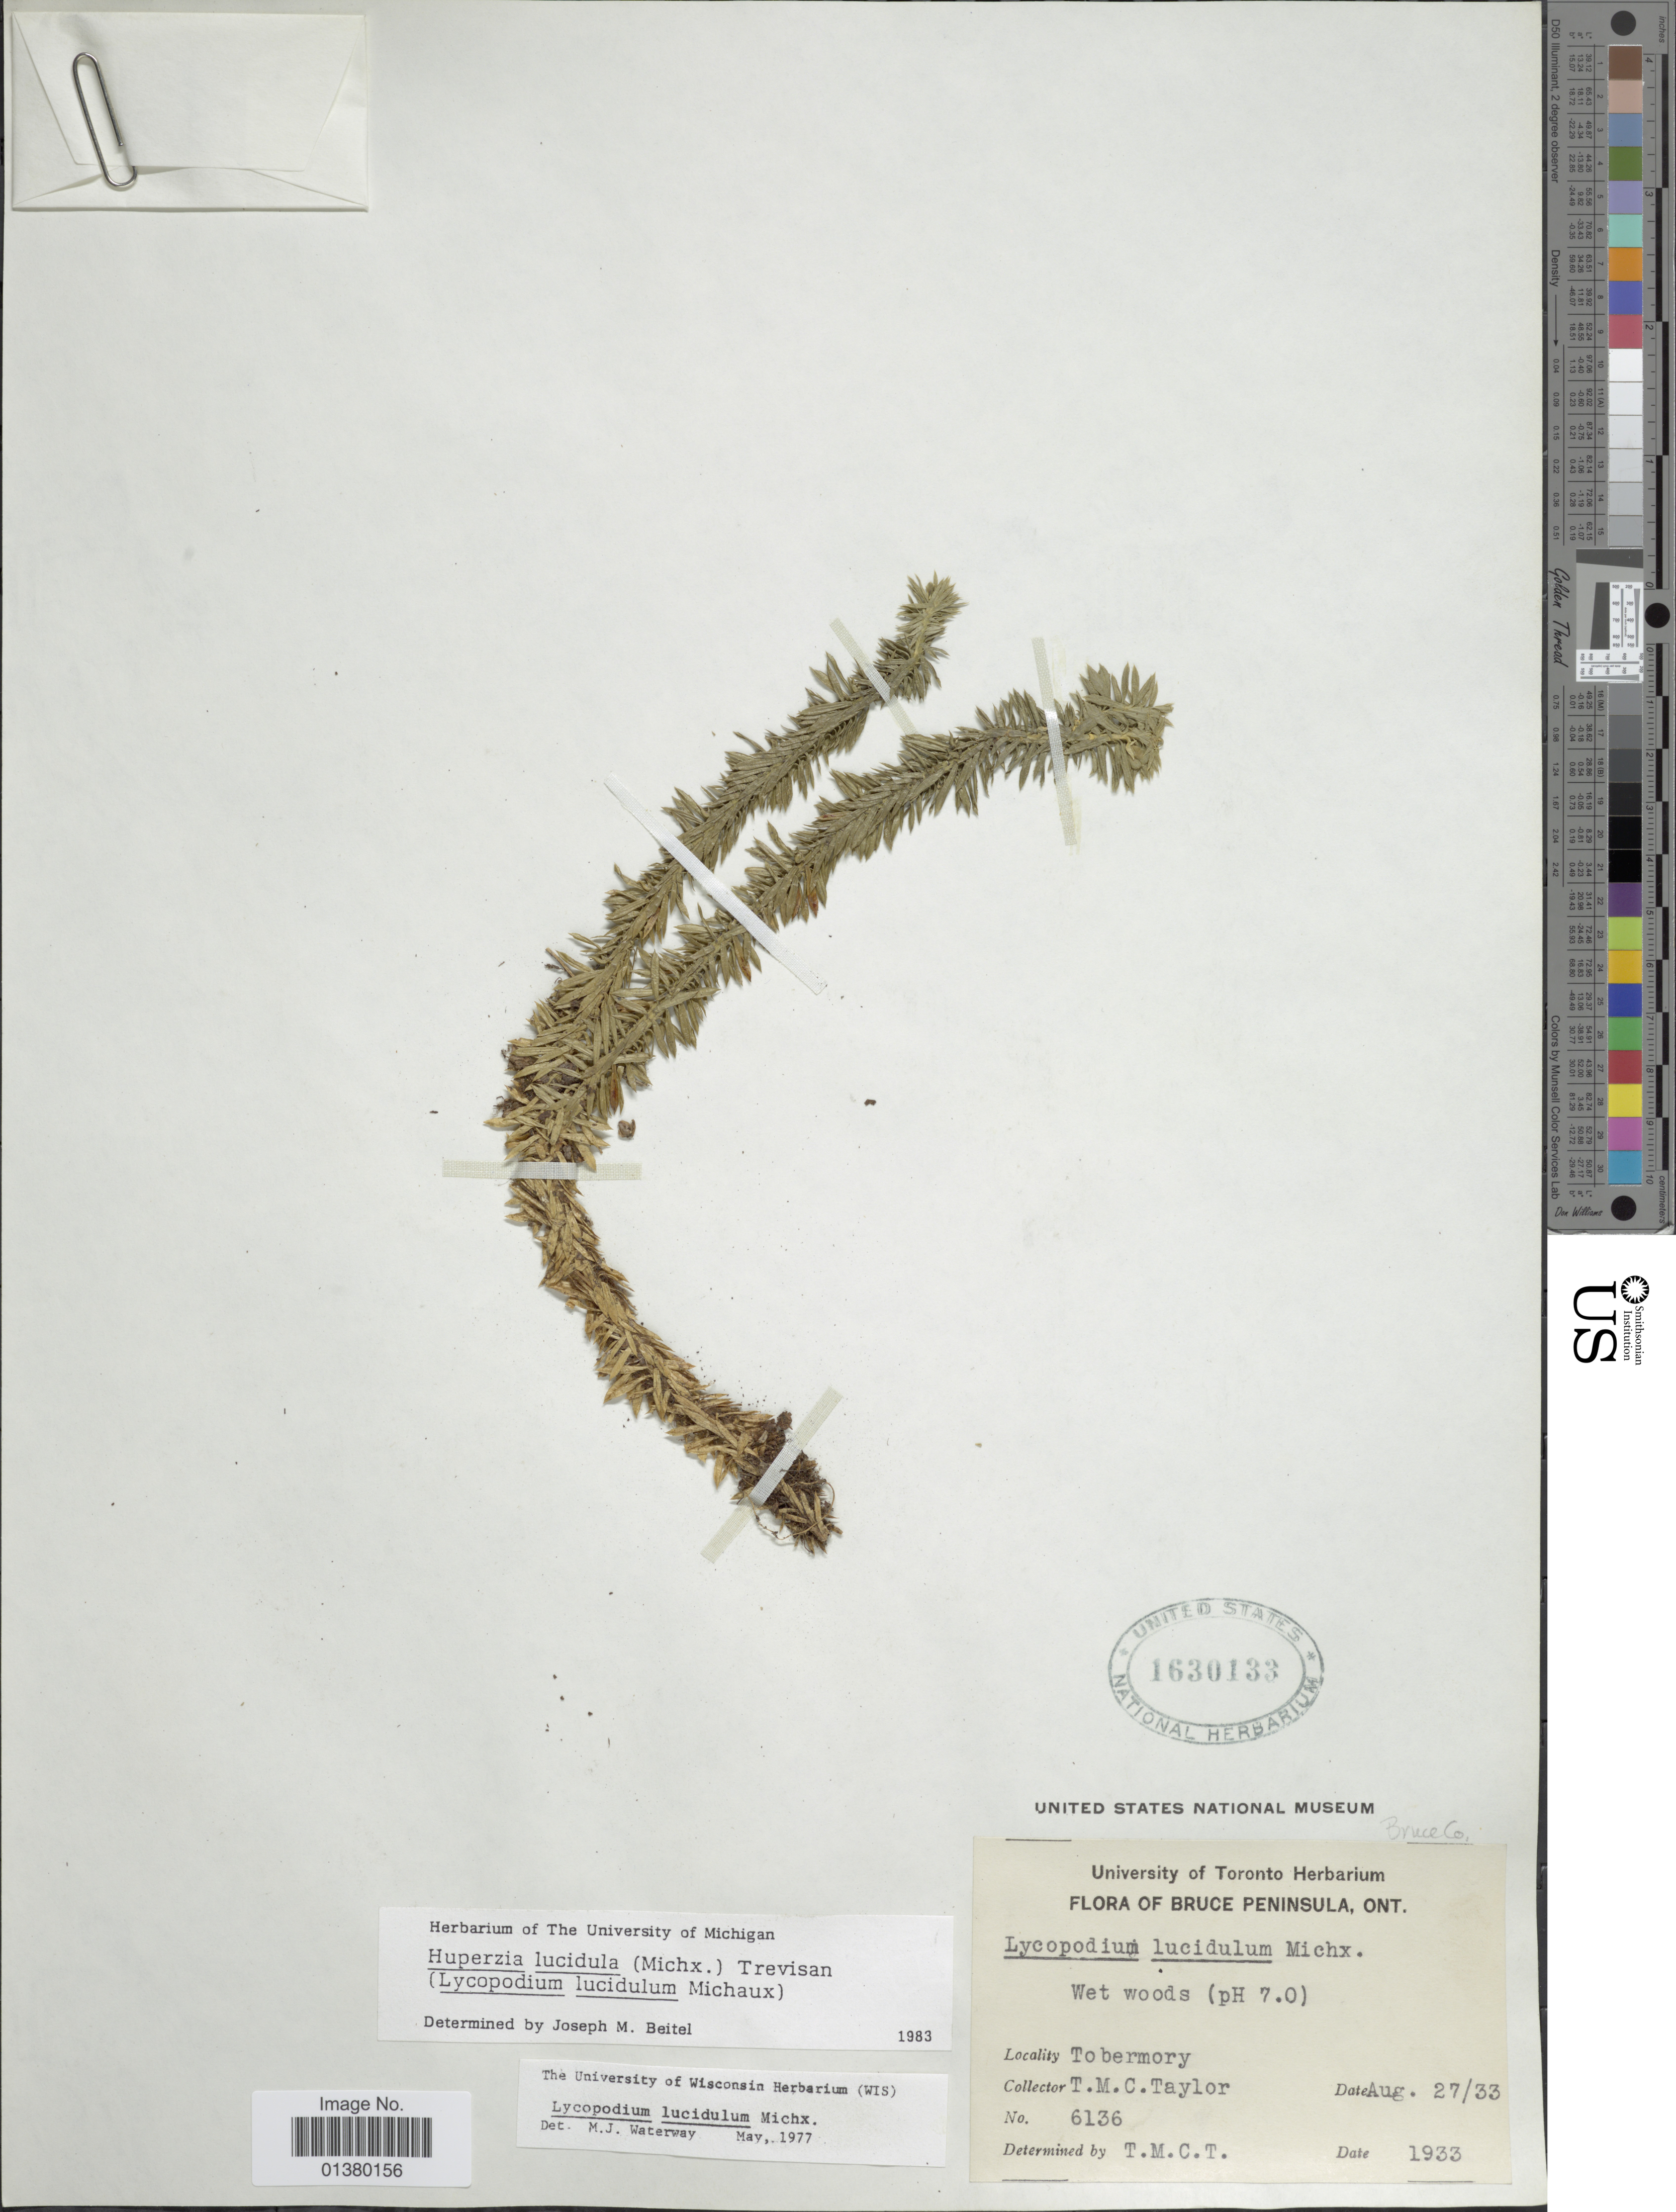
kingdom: Plantae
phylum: Tracheophyta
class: Lycopodiopsida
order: Lycopodiales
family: Lycopodiaceae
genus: Huperzia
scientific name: Huperzia lucidula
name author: (Michx.) Trevis.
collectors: T. M. C. Taylor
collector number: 6136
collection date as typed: Transcribed d/m/y: 27/8/33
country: Canada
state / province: Ontario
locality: Bruce peninsula, Tobermory.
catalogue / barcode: US 1630133